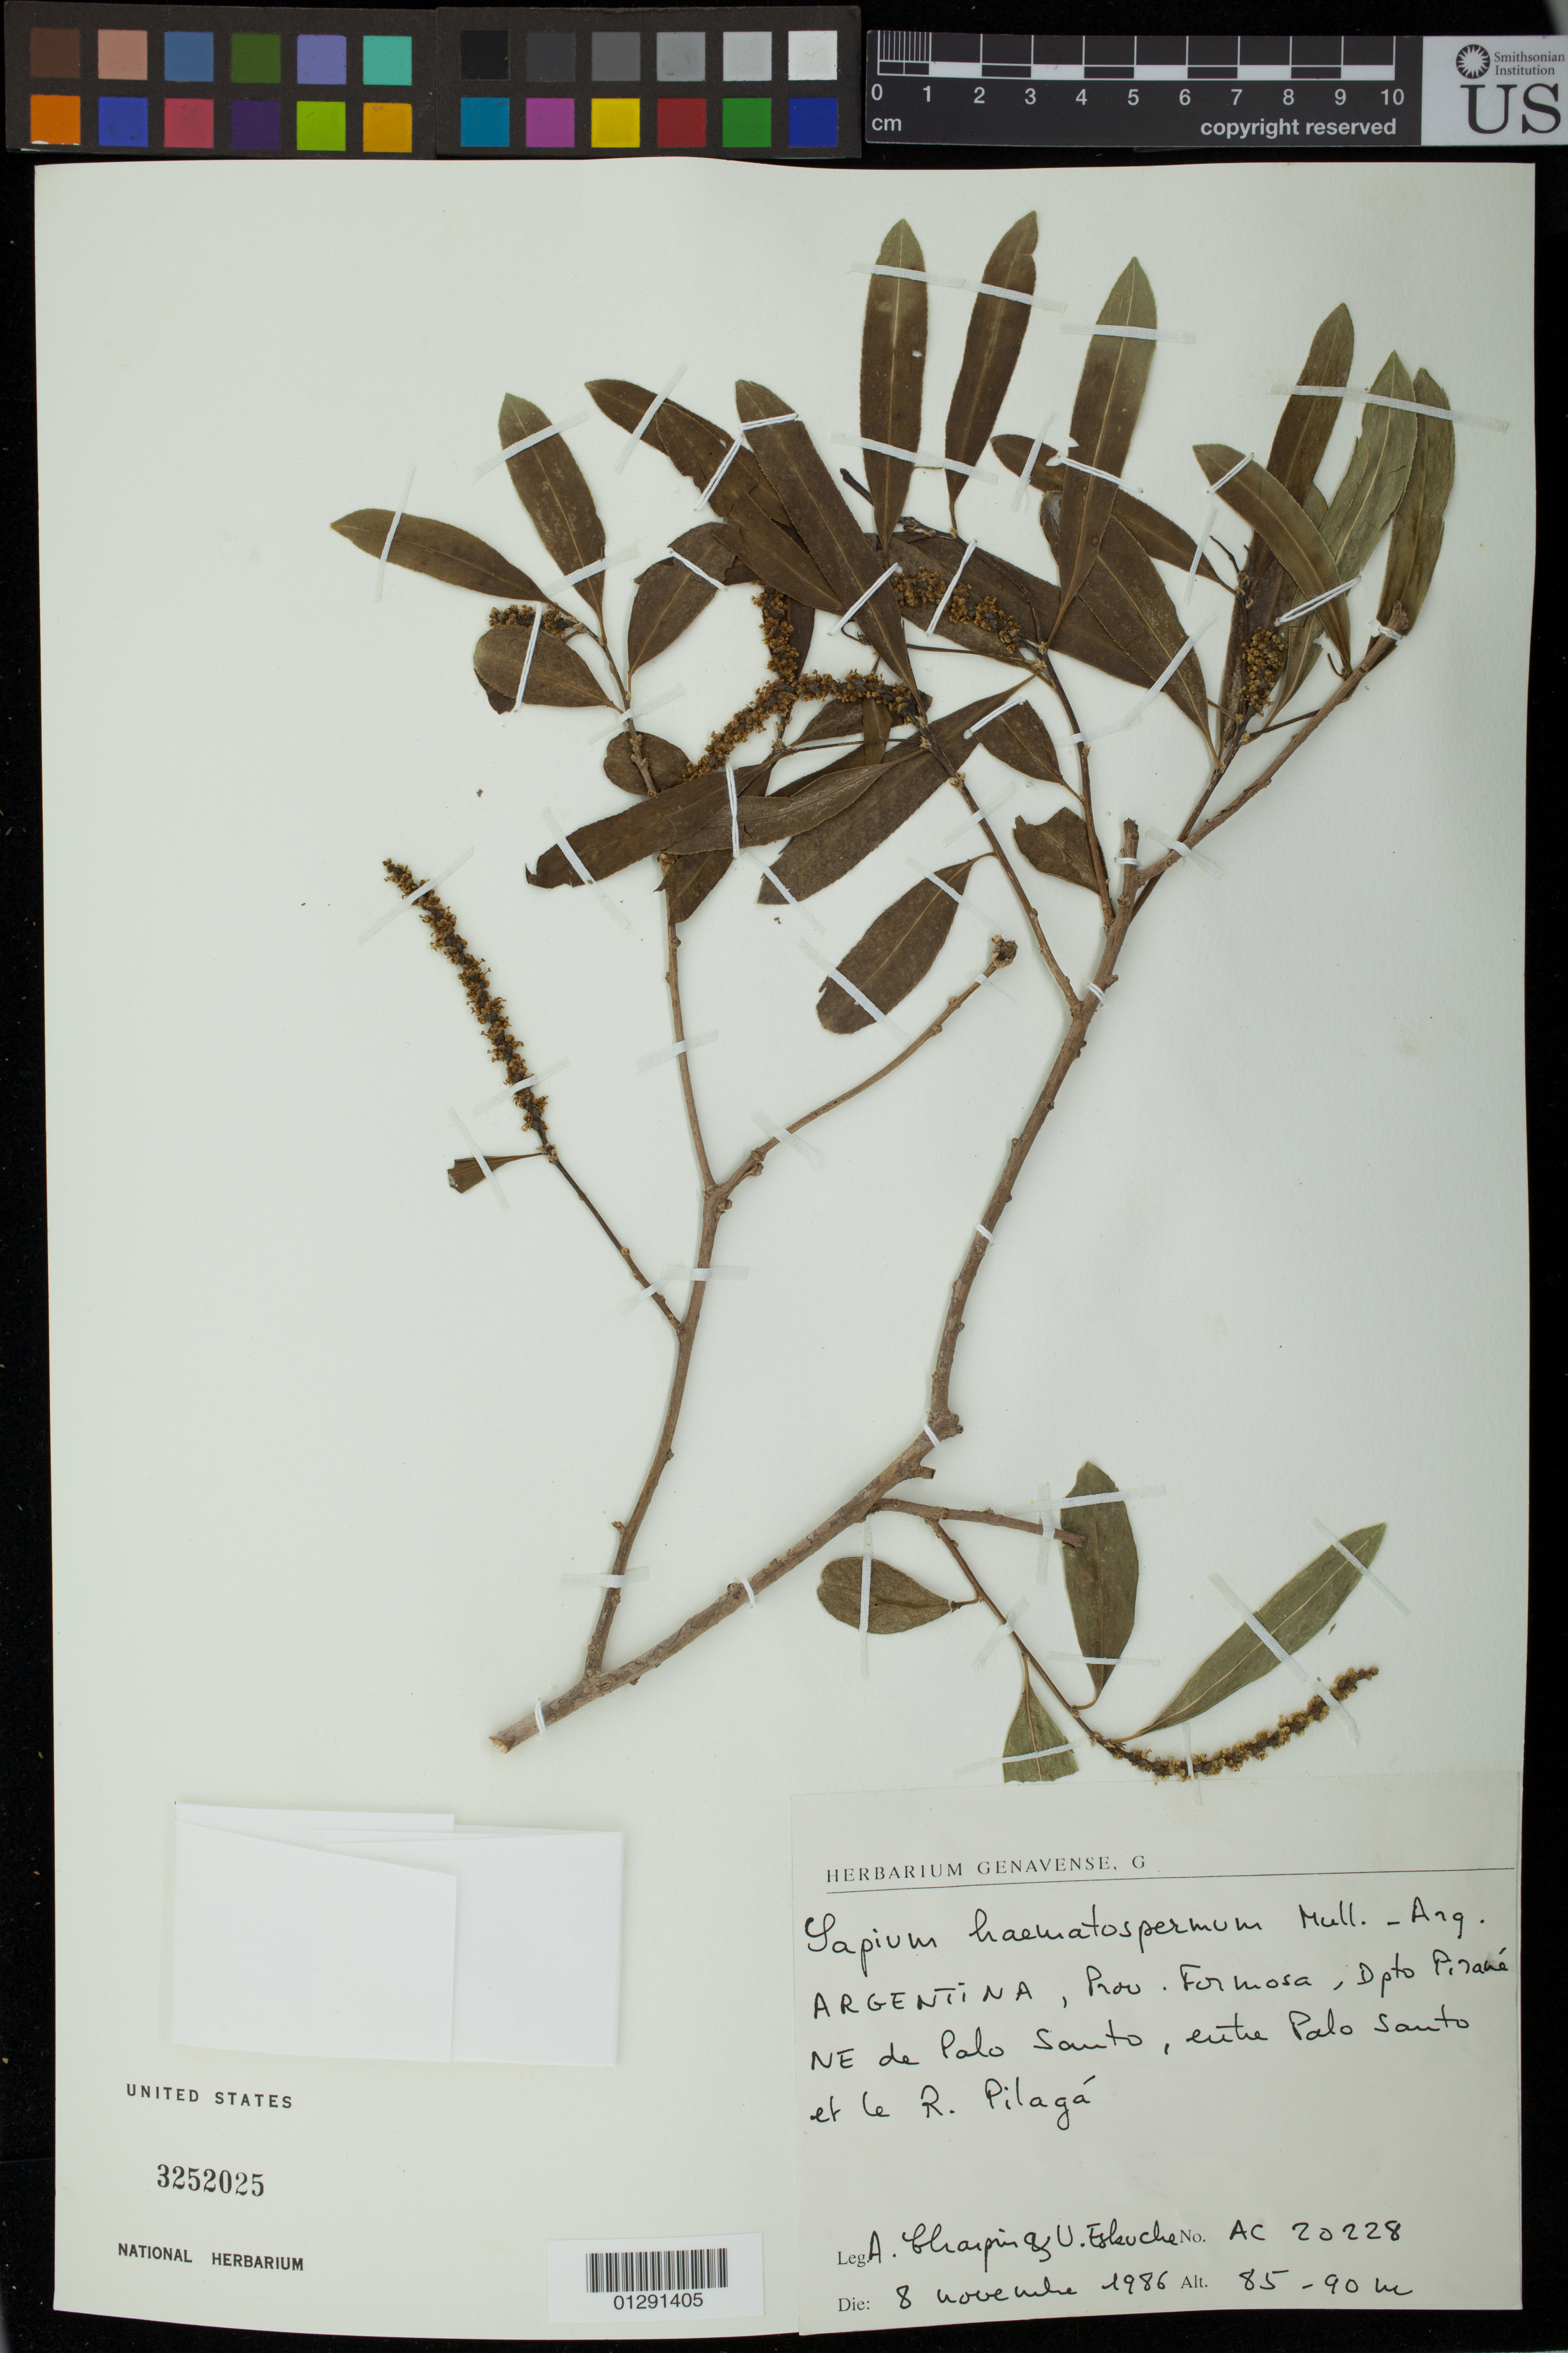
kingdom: Plantae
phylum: Tracheophyta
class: Magnoliopsida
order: Malpighiales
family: Euphorbiaceae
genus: Sapium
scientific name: Sapium haematospermum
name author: Müll. Arg.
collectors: A. Charpin & U. G. Eskuche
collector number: AC 20228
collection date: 1986-11-08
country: Argentina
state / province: Formosa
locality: Dpto. Pirane, NE de Palo Santo, entre Palo Santo et le R. Pilaga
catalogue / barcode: US 3252025